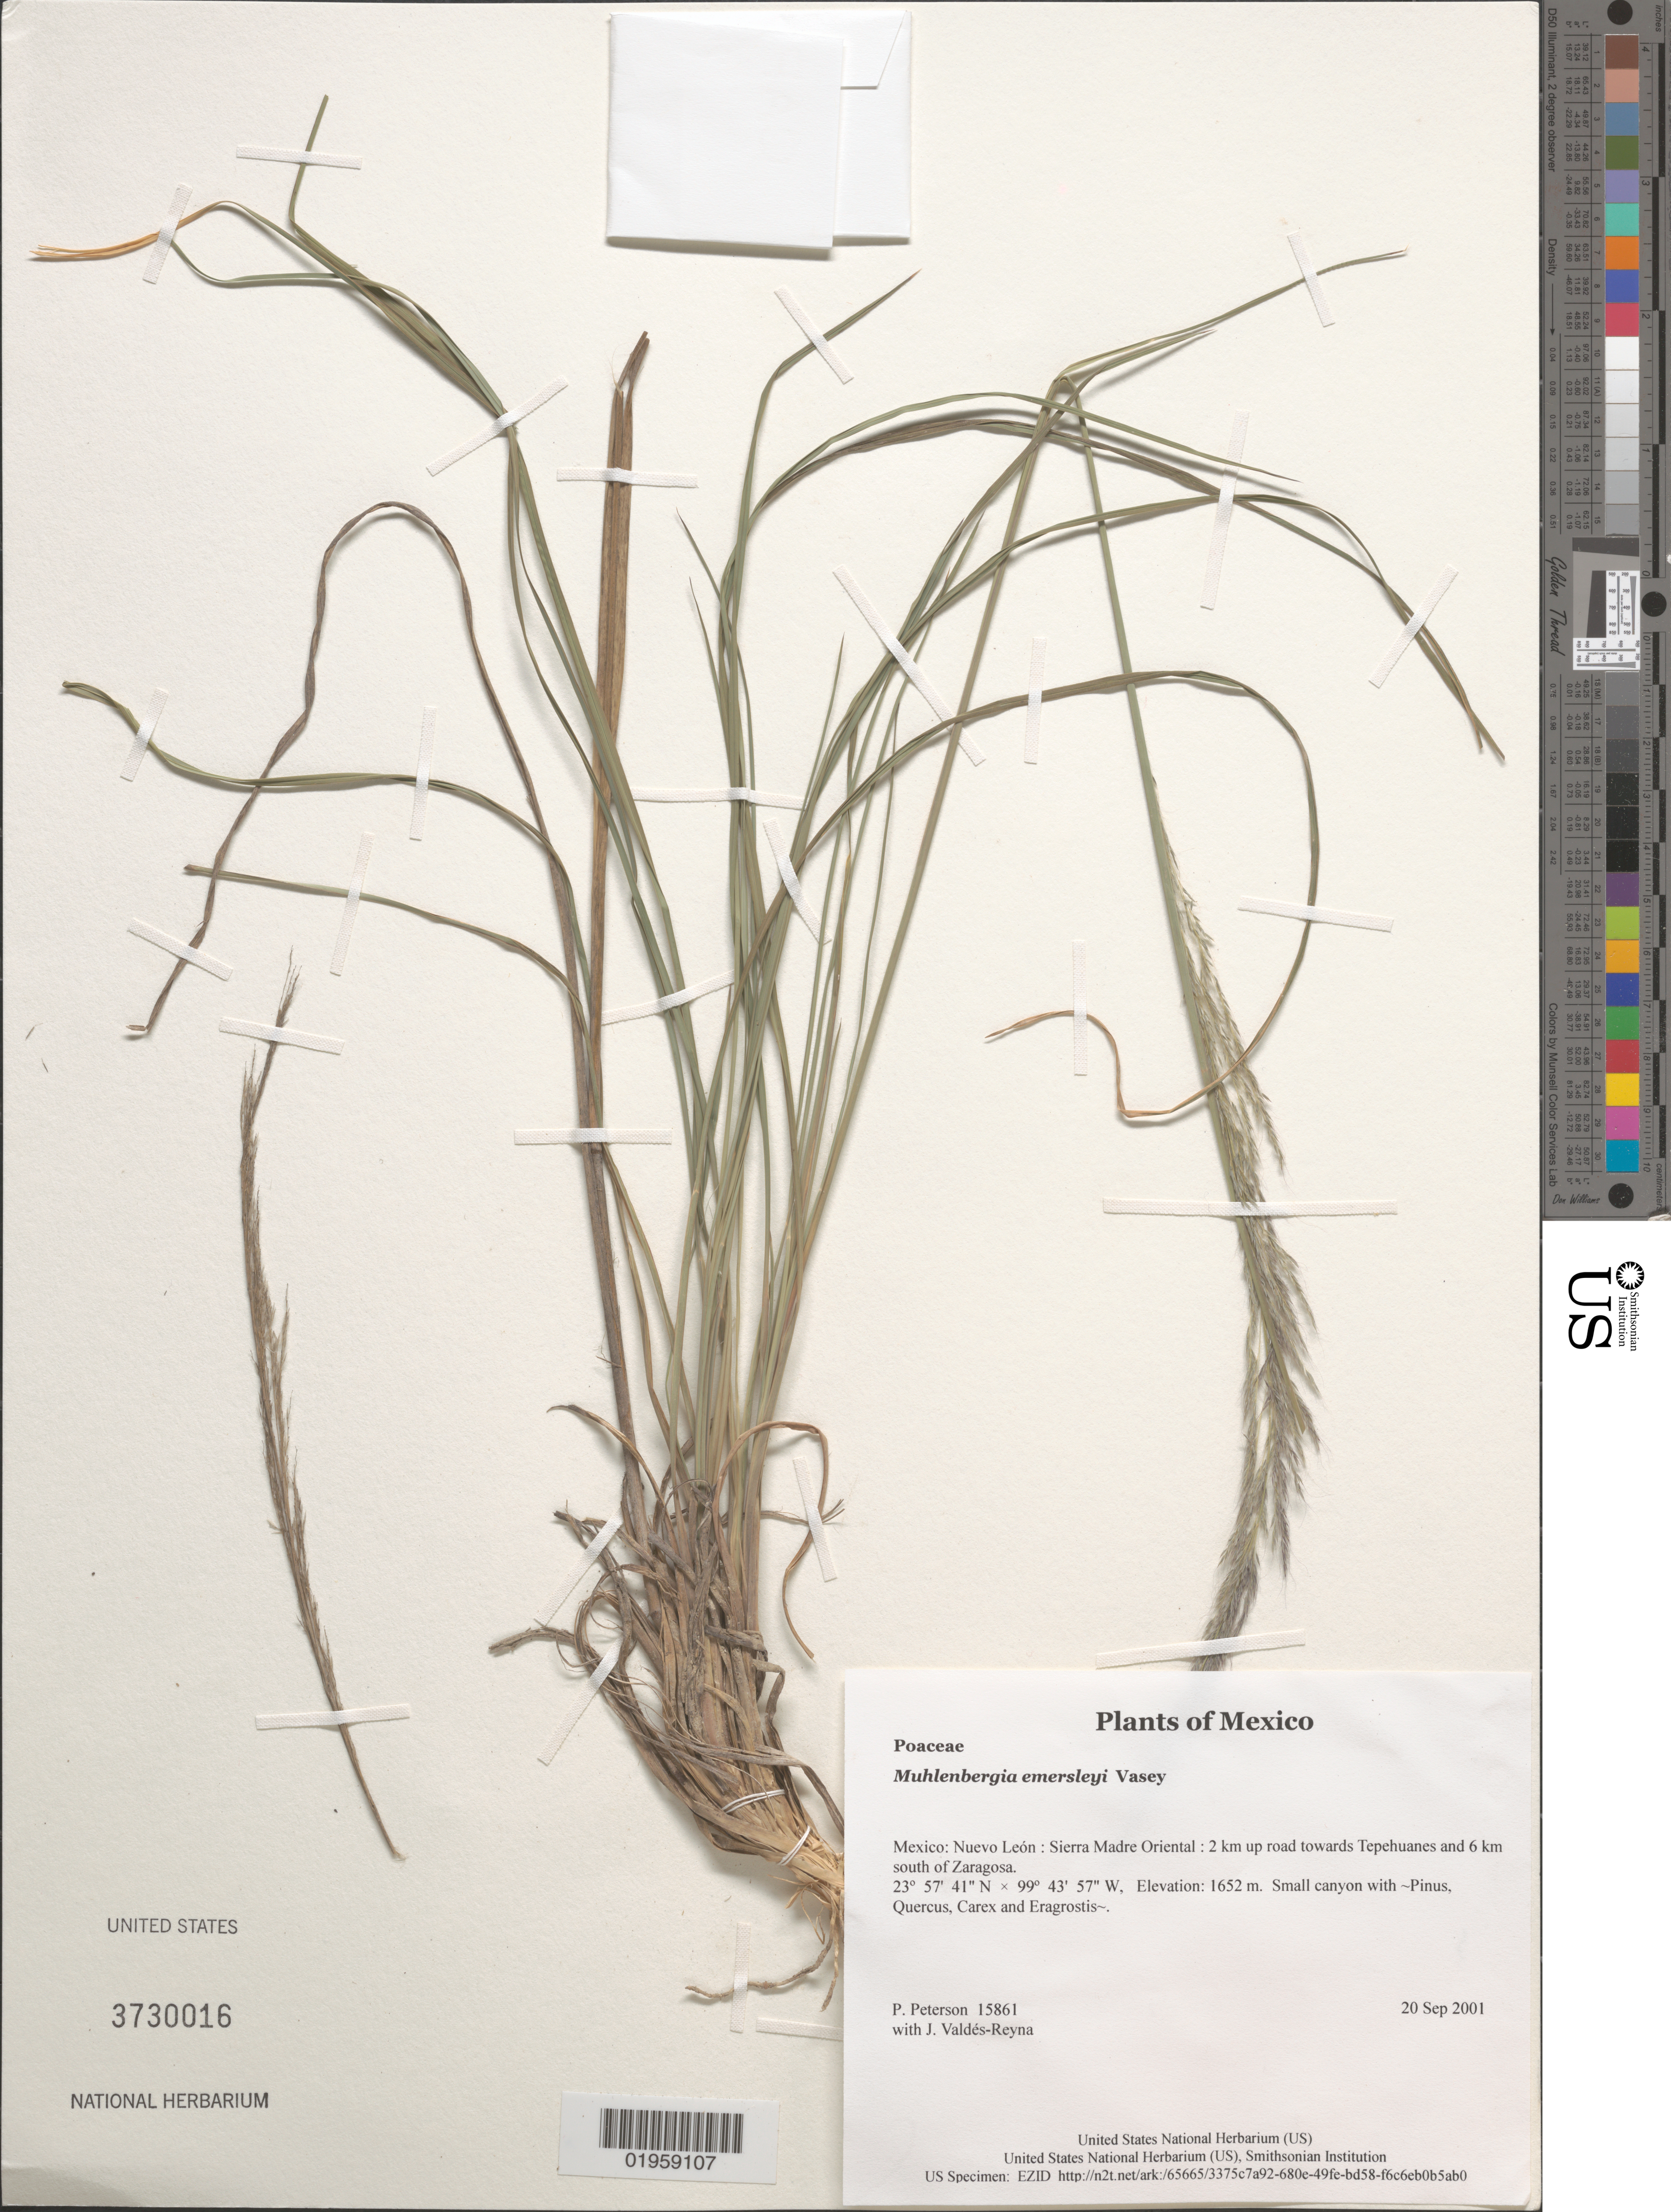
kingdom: Plantae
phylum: Tracheophyta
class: Liliopsida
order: Poales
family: Poaceae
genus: Muhlenbergia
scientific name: Muhlenbergia emersleyi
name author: Vasey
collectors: P. M. Peterson & J. Valdés-Reyna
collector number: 15861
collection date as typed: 20 Sep 2001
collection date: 2001-09-20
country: Mexico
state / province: Nuevo León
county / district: Sierra Madre Oriental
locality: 2 km up road towards Tepehuanes and 6 km south of Zaragosa.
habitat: Small canyon with ~Pinus, Quercus, Carex and Eragrostis~.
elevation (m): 1652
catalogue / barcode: US 3730016